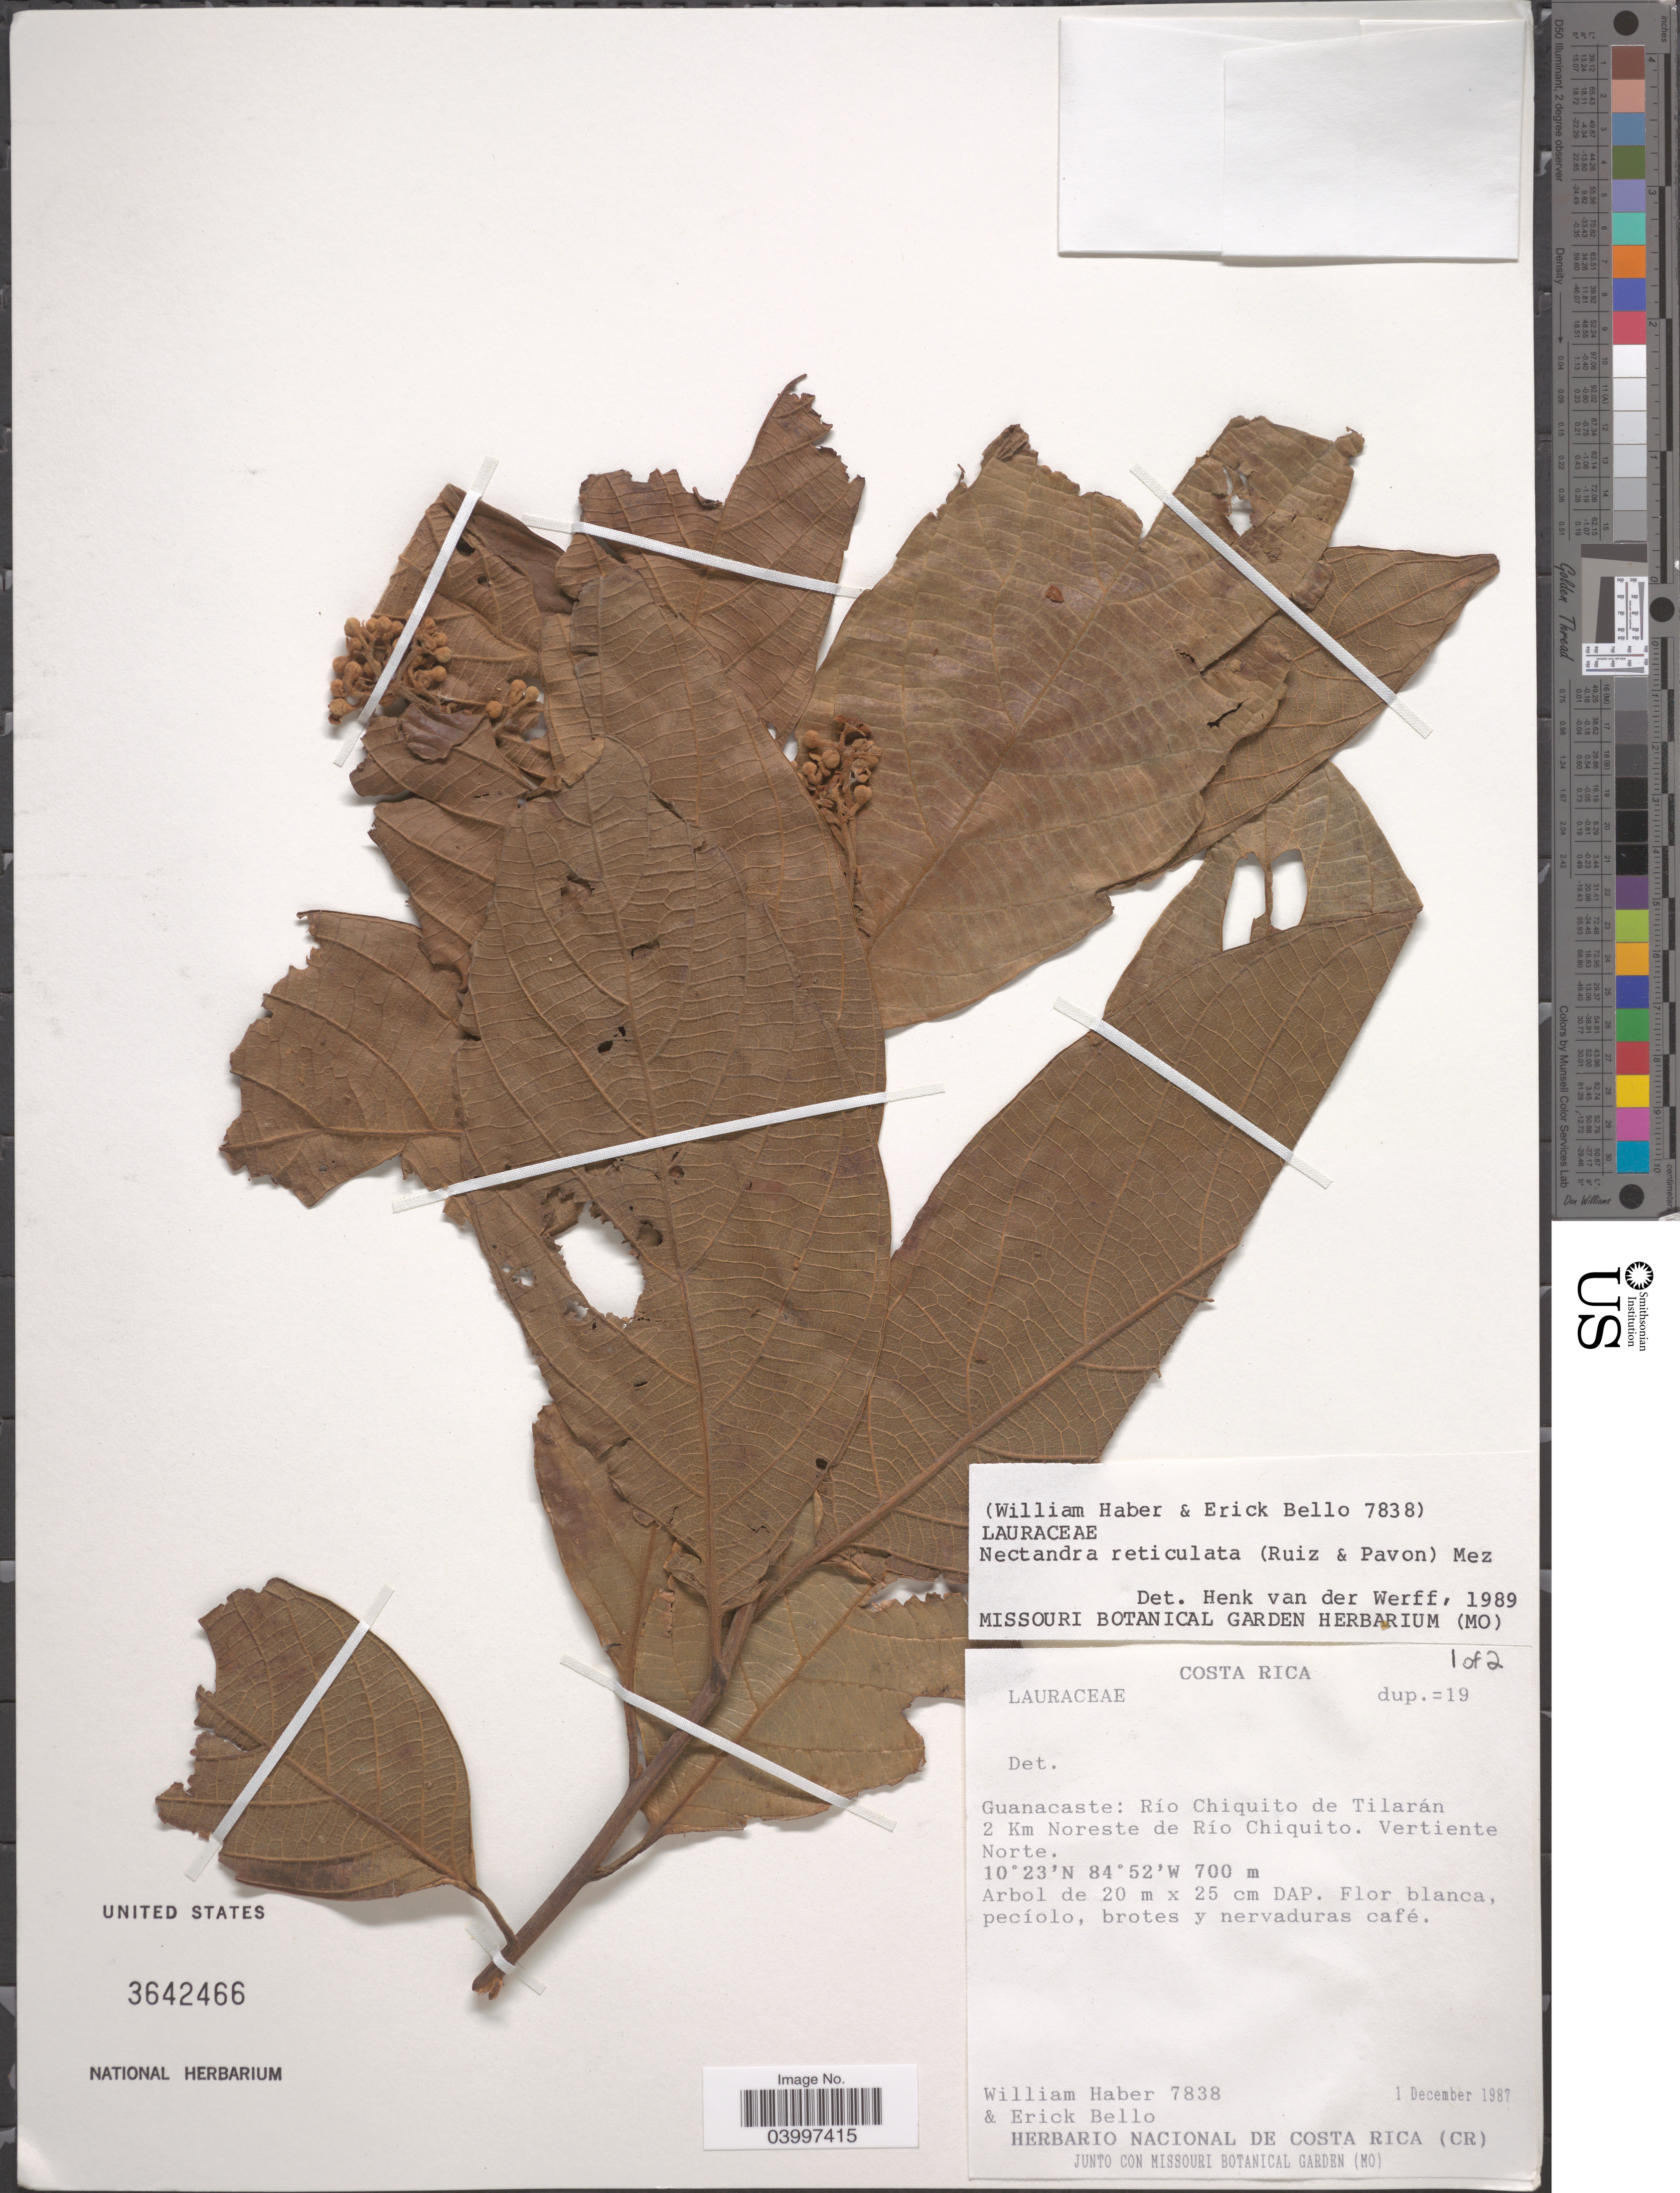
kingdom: Plantae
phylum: Tracheophyta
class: Magnoliopsida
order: Laurales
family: Lauraceae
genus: Nectandra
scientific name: Nectandra reticulata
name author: (Ruiz & Pav.) Mez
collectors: W. Haber & E. Bello C.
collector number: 7838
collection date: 1987-12-01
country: Costa Rica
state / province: Guanacaste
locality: Río Chiquito de Tilarán 2 Km Noreste de Río Chiquito. Vertiente Norte.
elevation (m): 700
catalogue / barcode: US 3642466